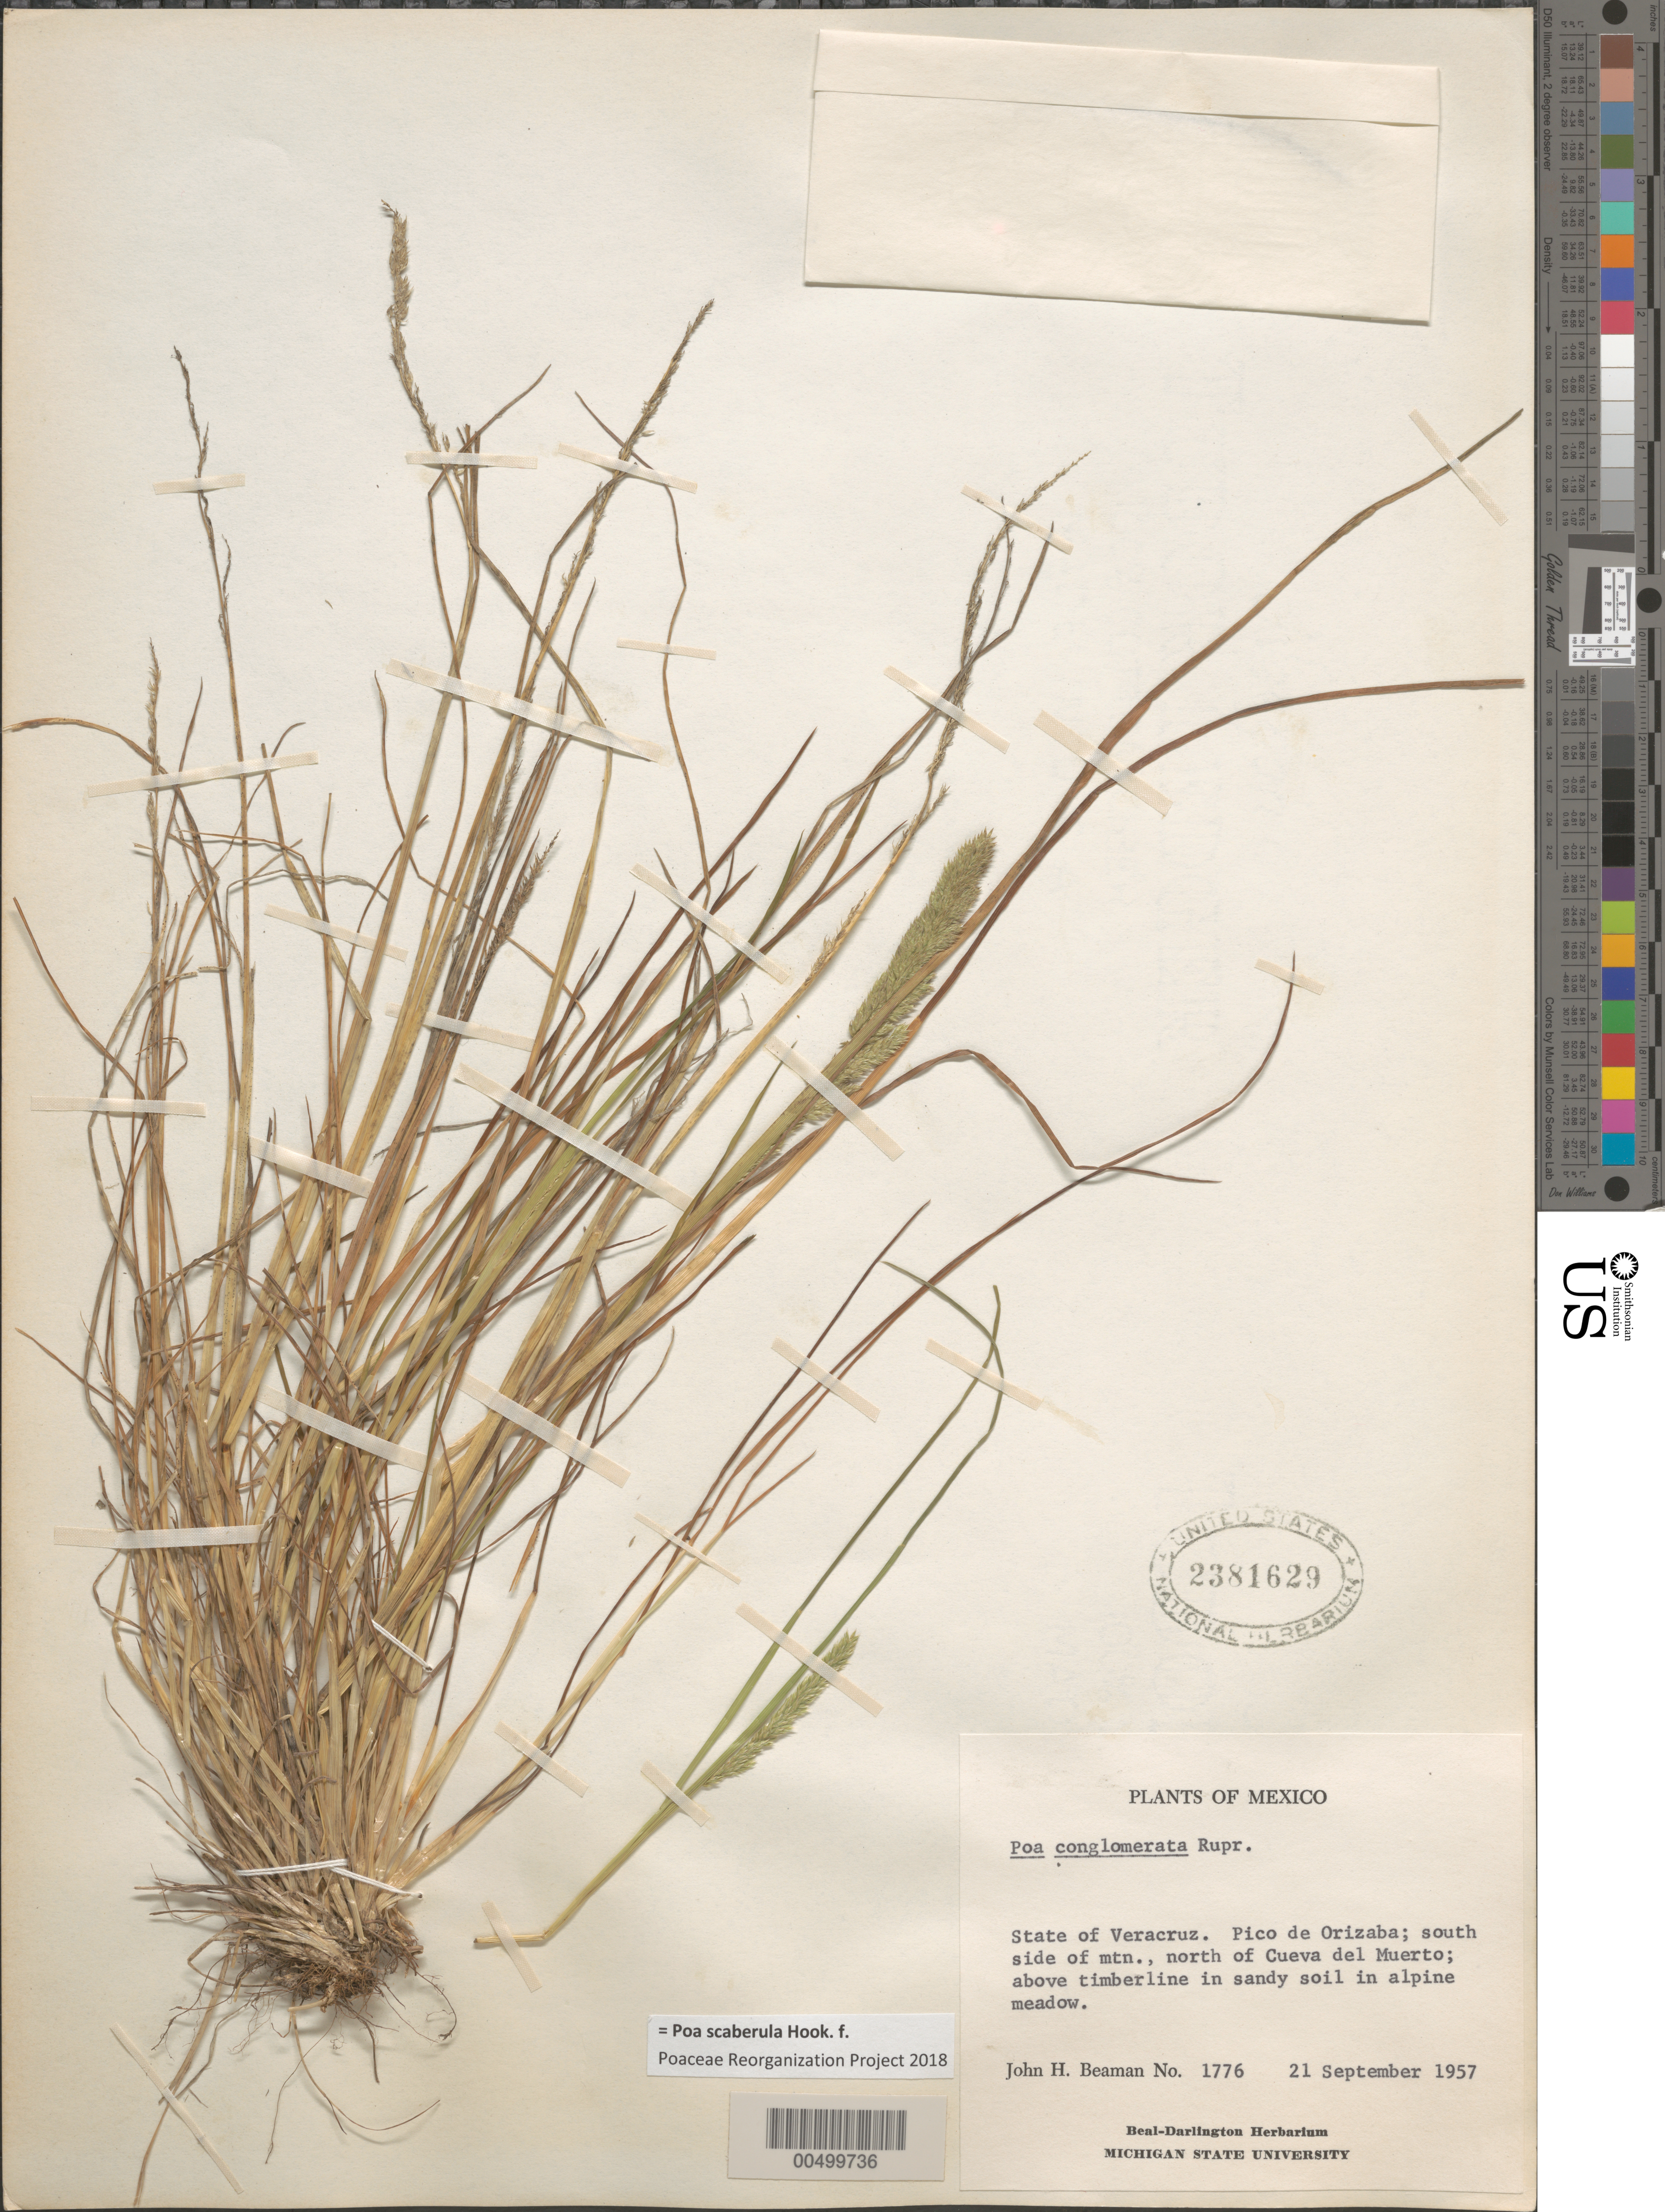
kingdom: Plantae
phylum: Tracheophyta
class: Liliopsida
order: Poales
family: Poaceae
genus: Poa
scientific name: Poa scaberula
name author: Hook. f.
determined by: Soreng, Robert J., Research Associate (BOT), Smithsonian Institution - National Museum of Natural History (UNITED STATES)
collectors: J. H. Beaman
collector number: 1776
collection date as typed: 21 Sep 1957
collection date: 1957-09-21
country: Mexico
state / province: Veracruz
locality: Pico de Orizaba, S side of mtn, N of Cueva del Muerto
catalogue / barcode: US 2381629